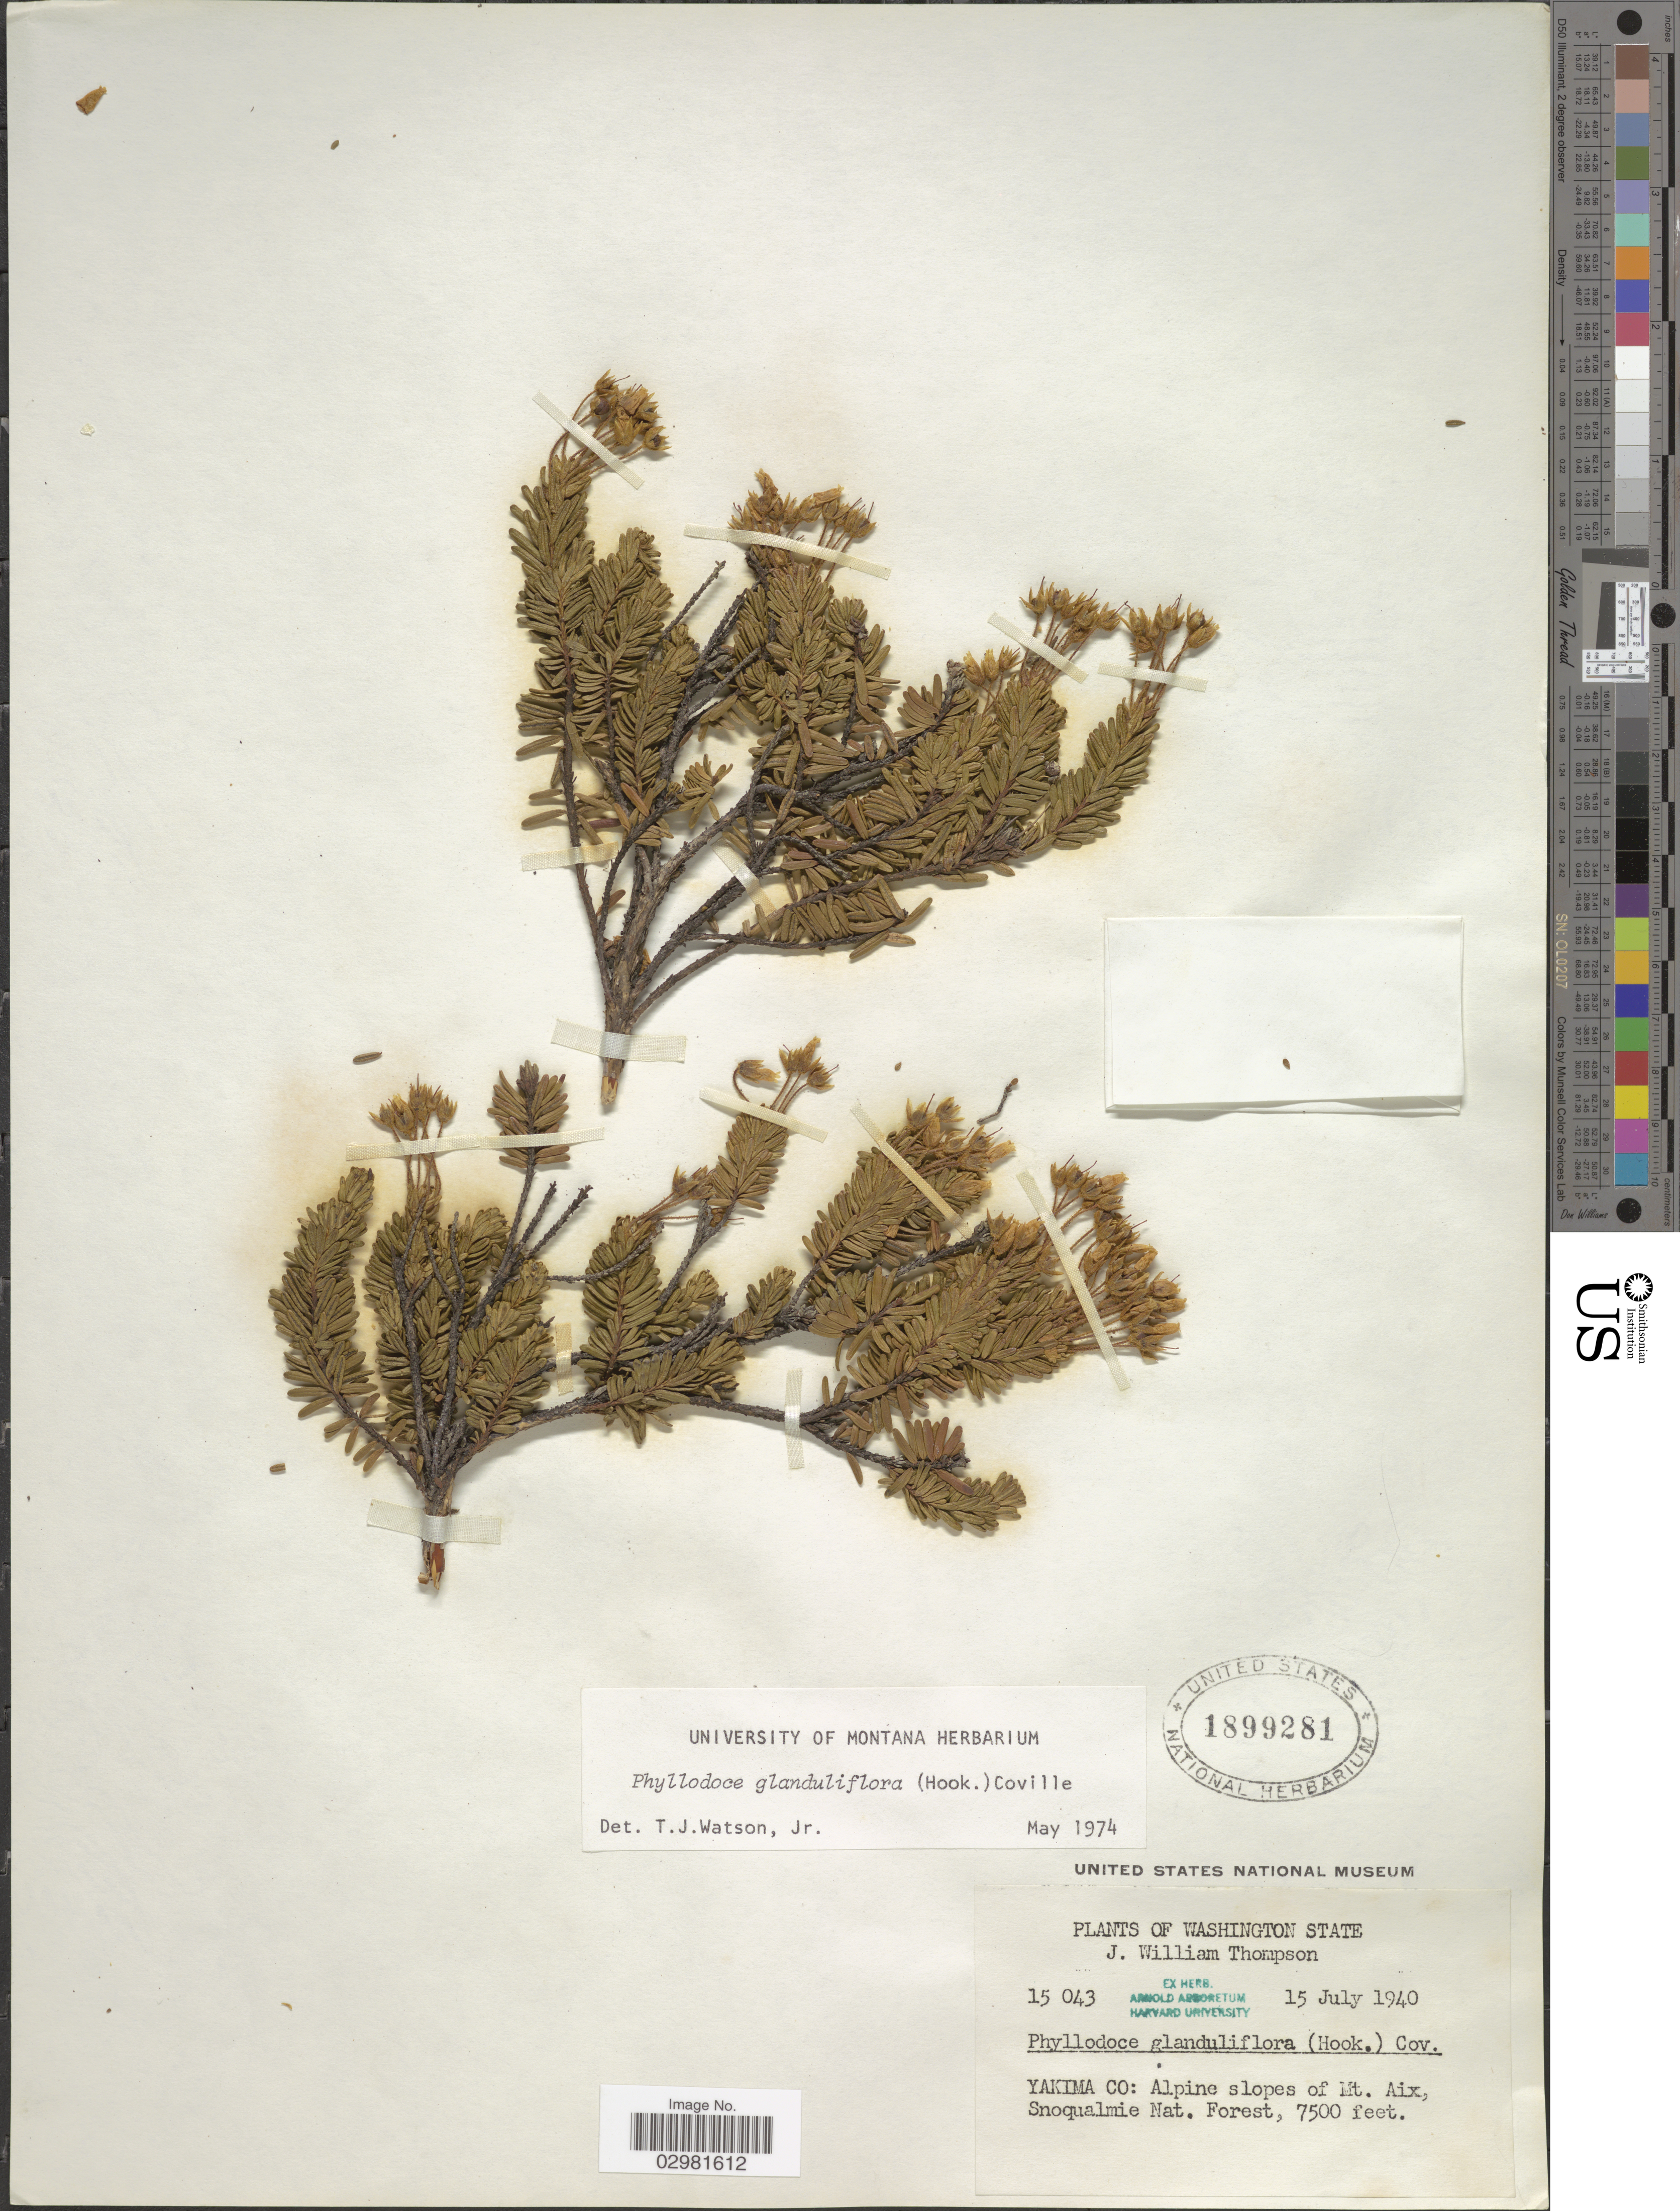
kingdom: Plantae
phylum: Tracheophyta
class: Magnoliopsida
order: Ericales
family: Ericaceae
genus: Phyllodoce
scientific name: Phyllodoce glanduliflora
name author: (Hook.) Coville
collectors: J. W. Thompson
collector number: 15043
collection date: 1940-07-15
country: United States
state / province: Washington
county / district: Yakima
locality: Yakima Co: Alpine slopes of Mt. Aix, Snoqualmie Nat. Forest.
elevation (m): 2286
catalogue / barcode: US 1899281